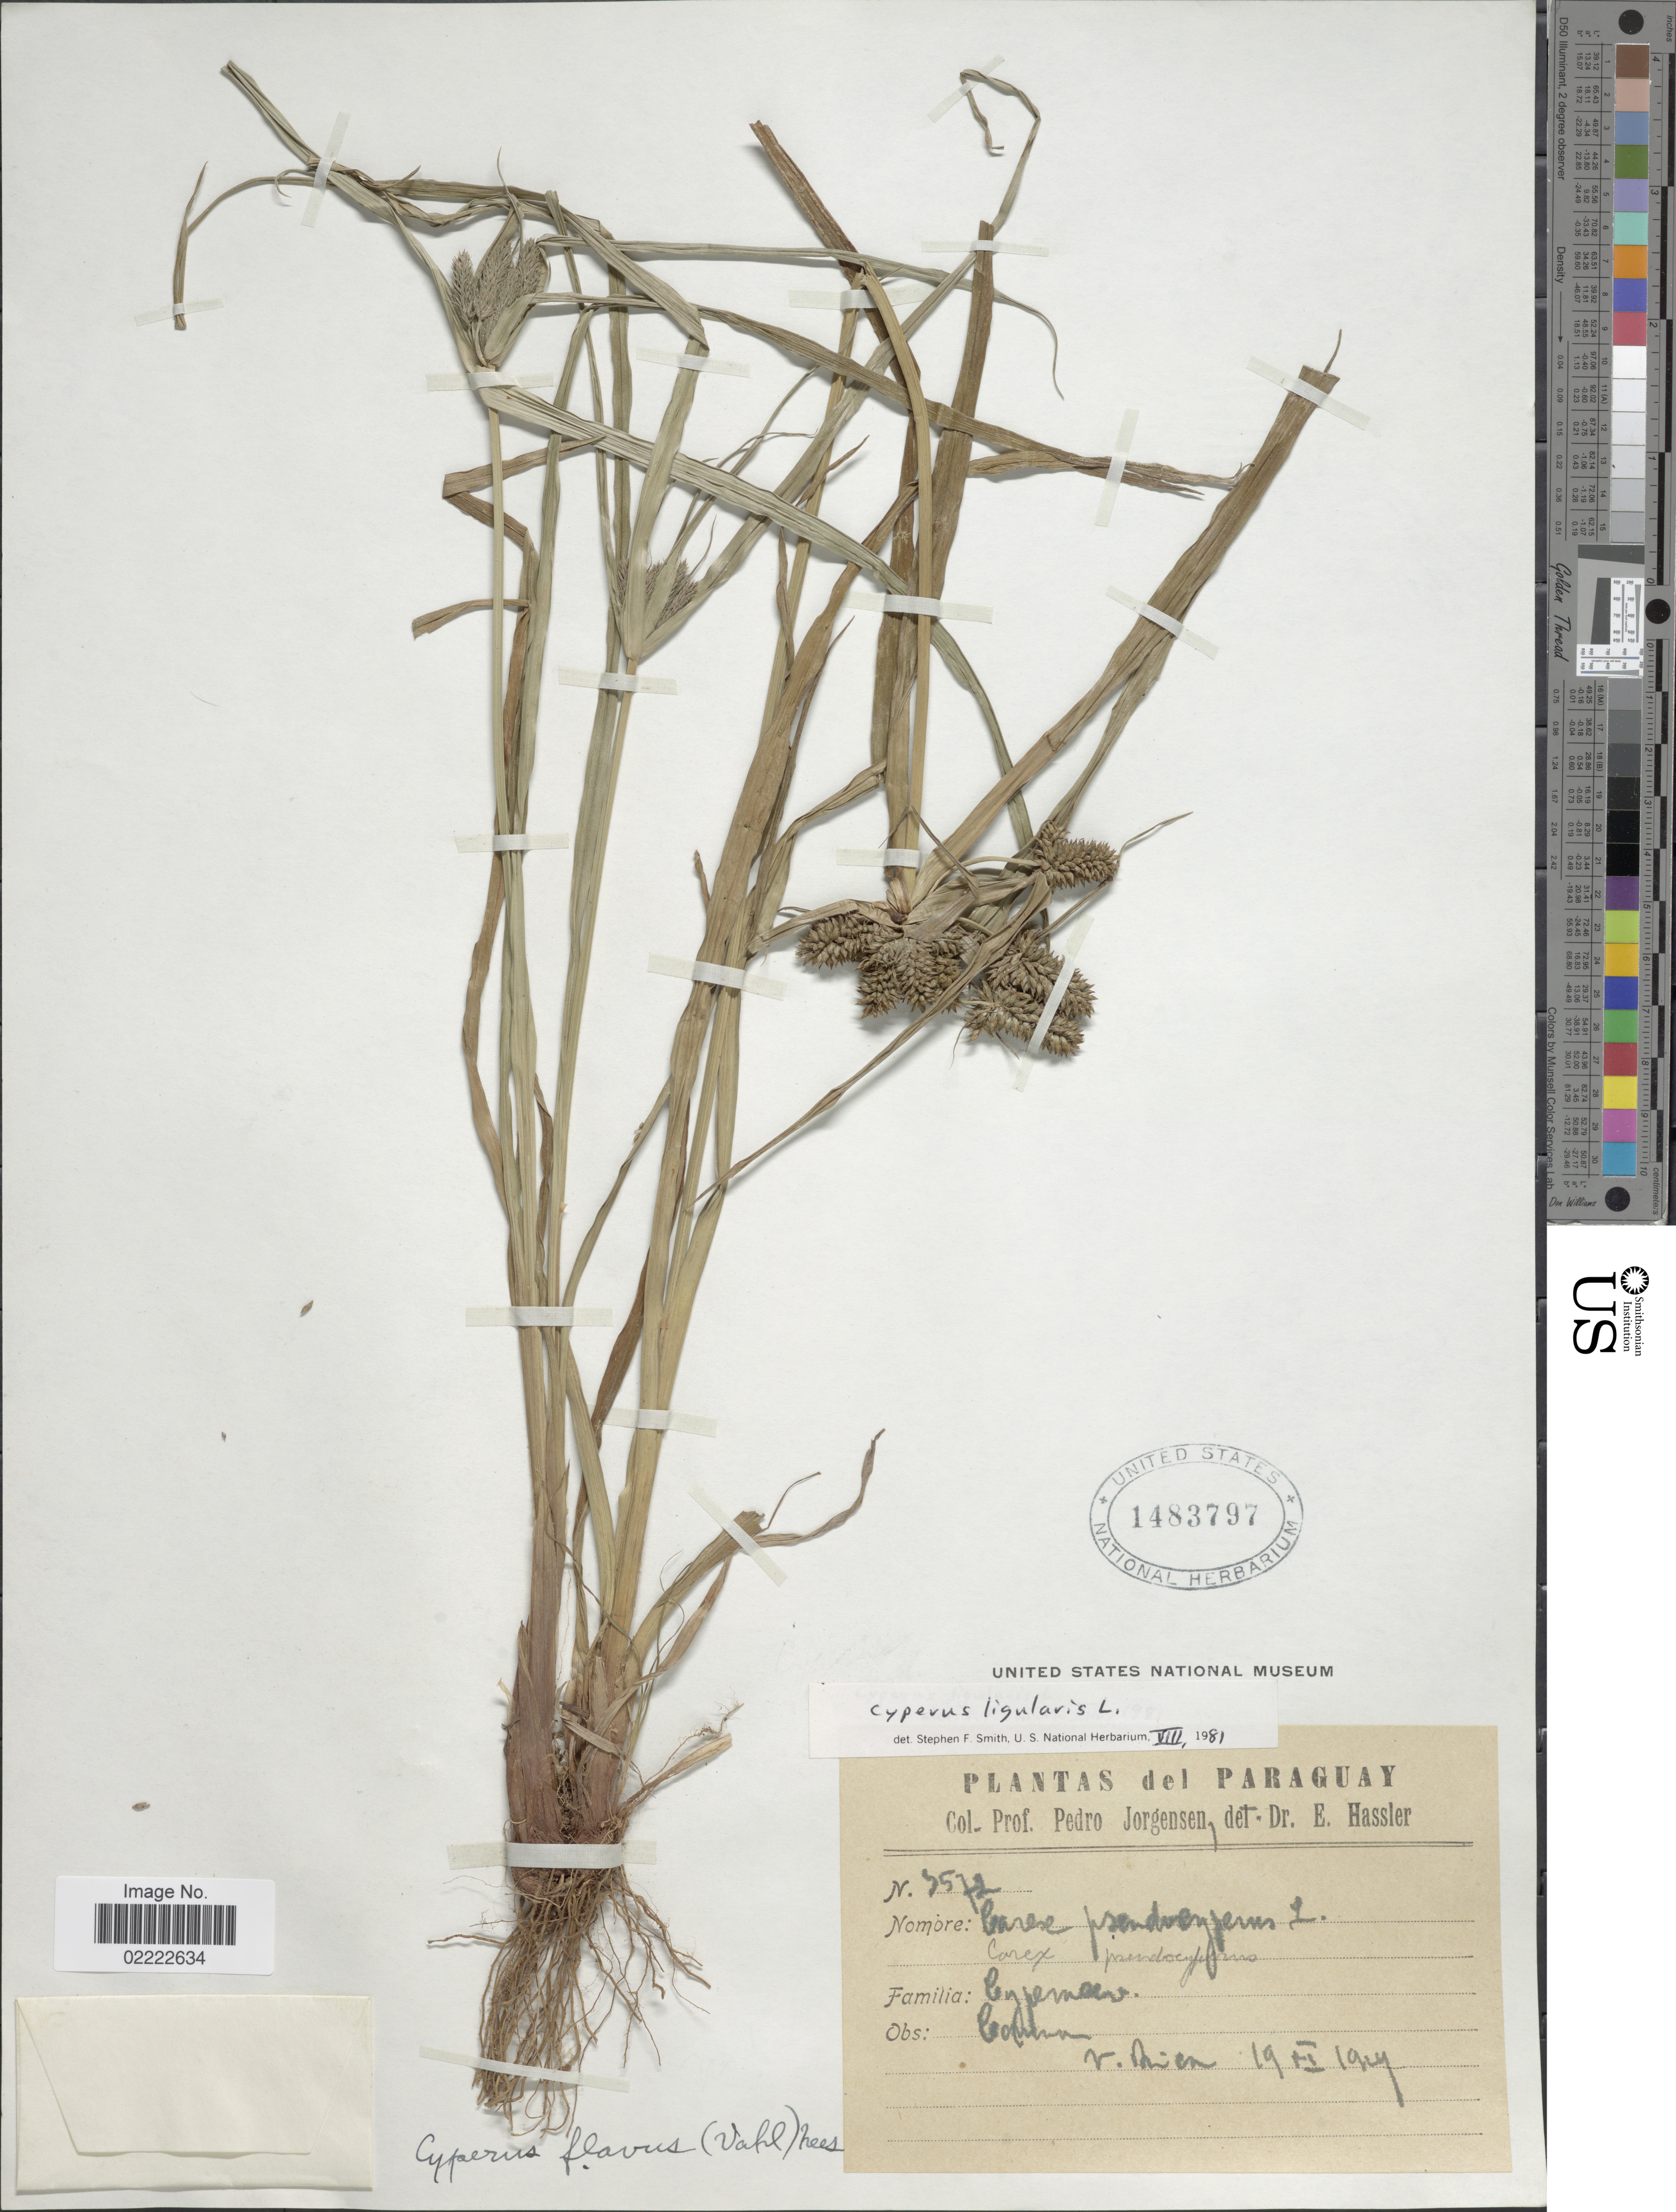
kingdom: Plantae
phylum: Tracheophyta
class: Liliopsida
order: Poales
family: Cyperaceae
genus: Cyperus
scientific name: Cyperus ligularis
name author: L.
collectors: P. Jörgensen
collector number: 3572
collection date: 1924-09-19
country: Paraguay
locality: V. Rica.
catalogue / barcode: US 1483797